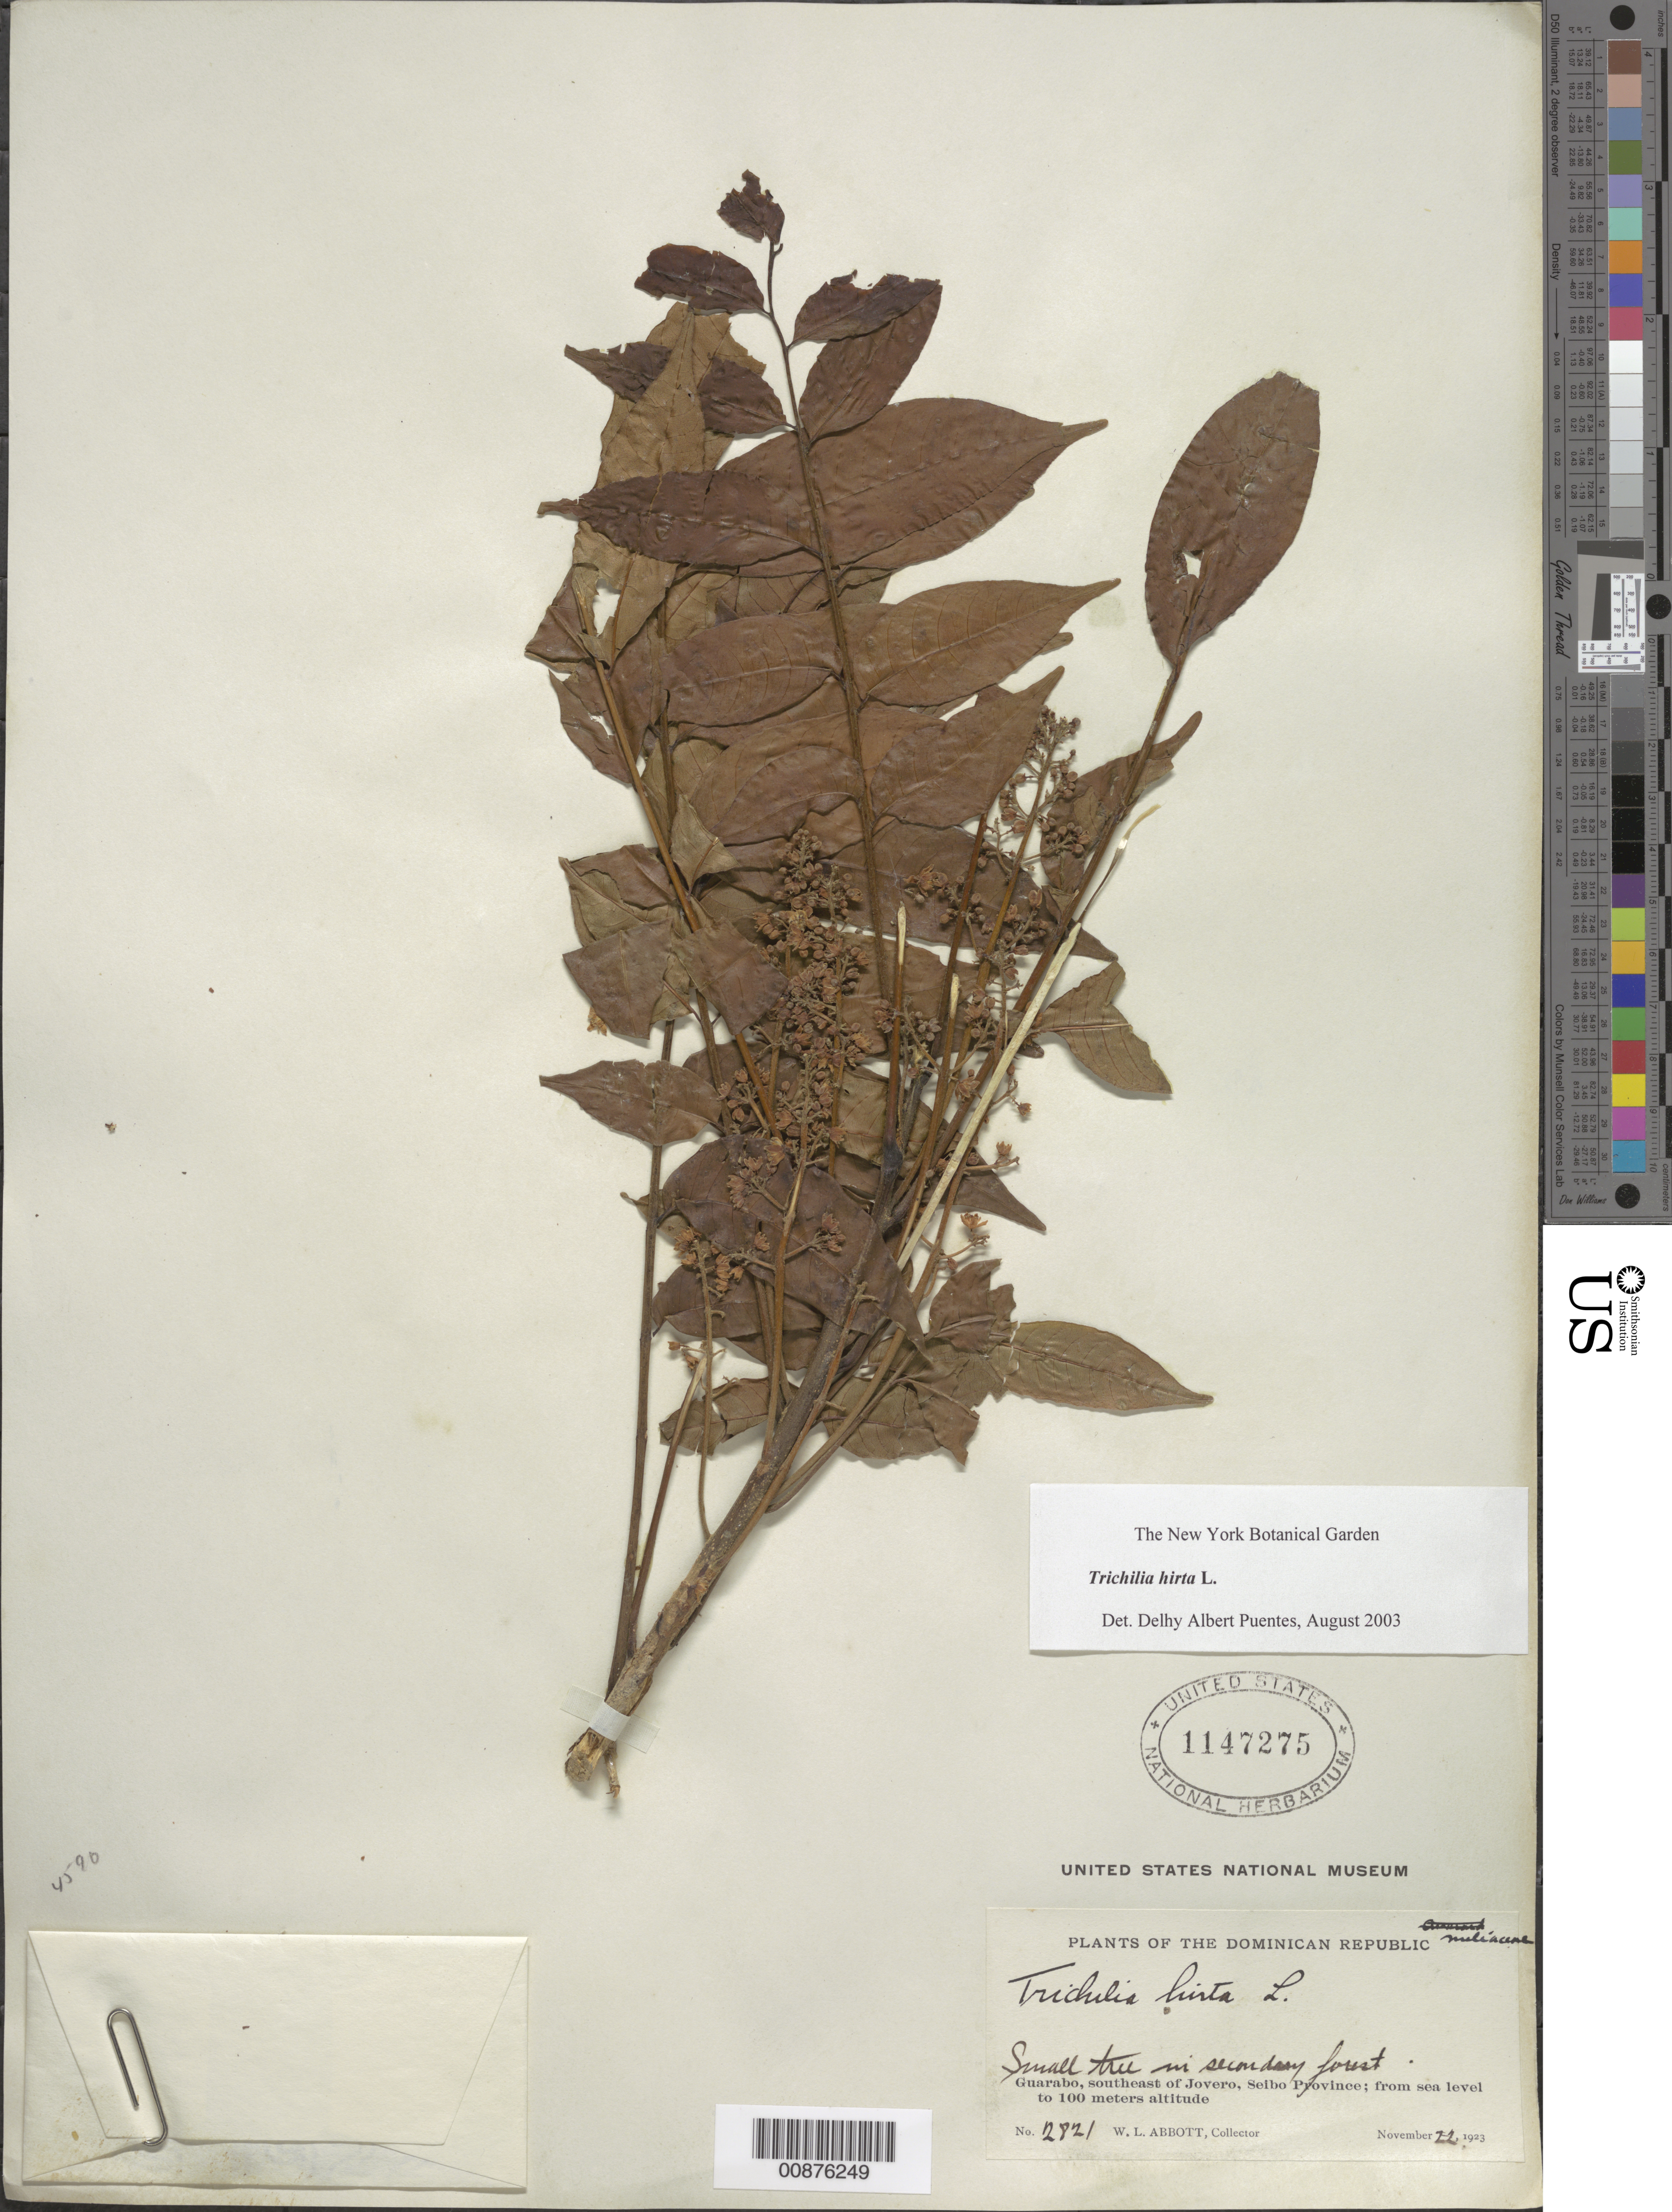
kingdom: Plantae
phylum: Tracheophyta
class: Magnoliopsida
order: Sapindales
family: Meliaceae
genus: Trichilia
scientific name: Trichilia hirta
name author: L.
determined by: Puentes, D. A.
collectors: W. L. Abbott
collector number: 2821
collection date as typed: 22 Nov 1923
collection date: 1923-11-22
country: Dominican Republic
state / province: El Seibo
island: Hispaniola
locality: Guarabo, SE of Jovero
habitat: In secondary forest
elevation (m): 0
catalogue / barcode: US 1147275